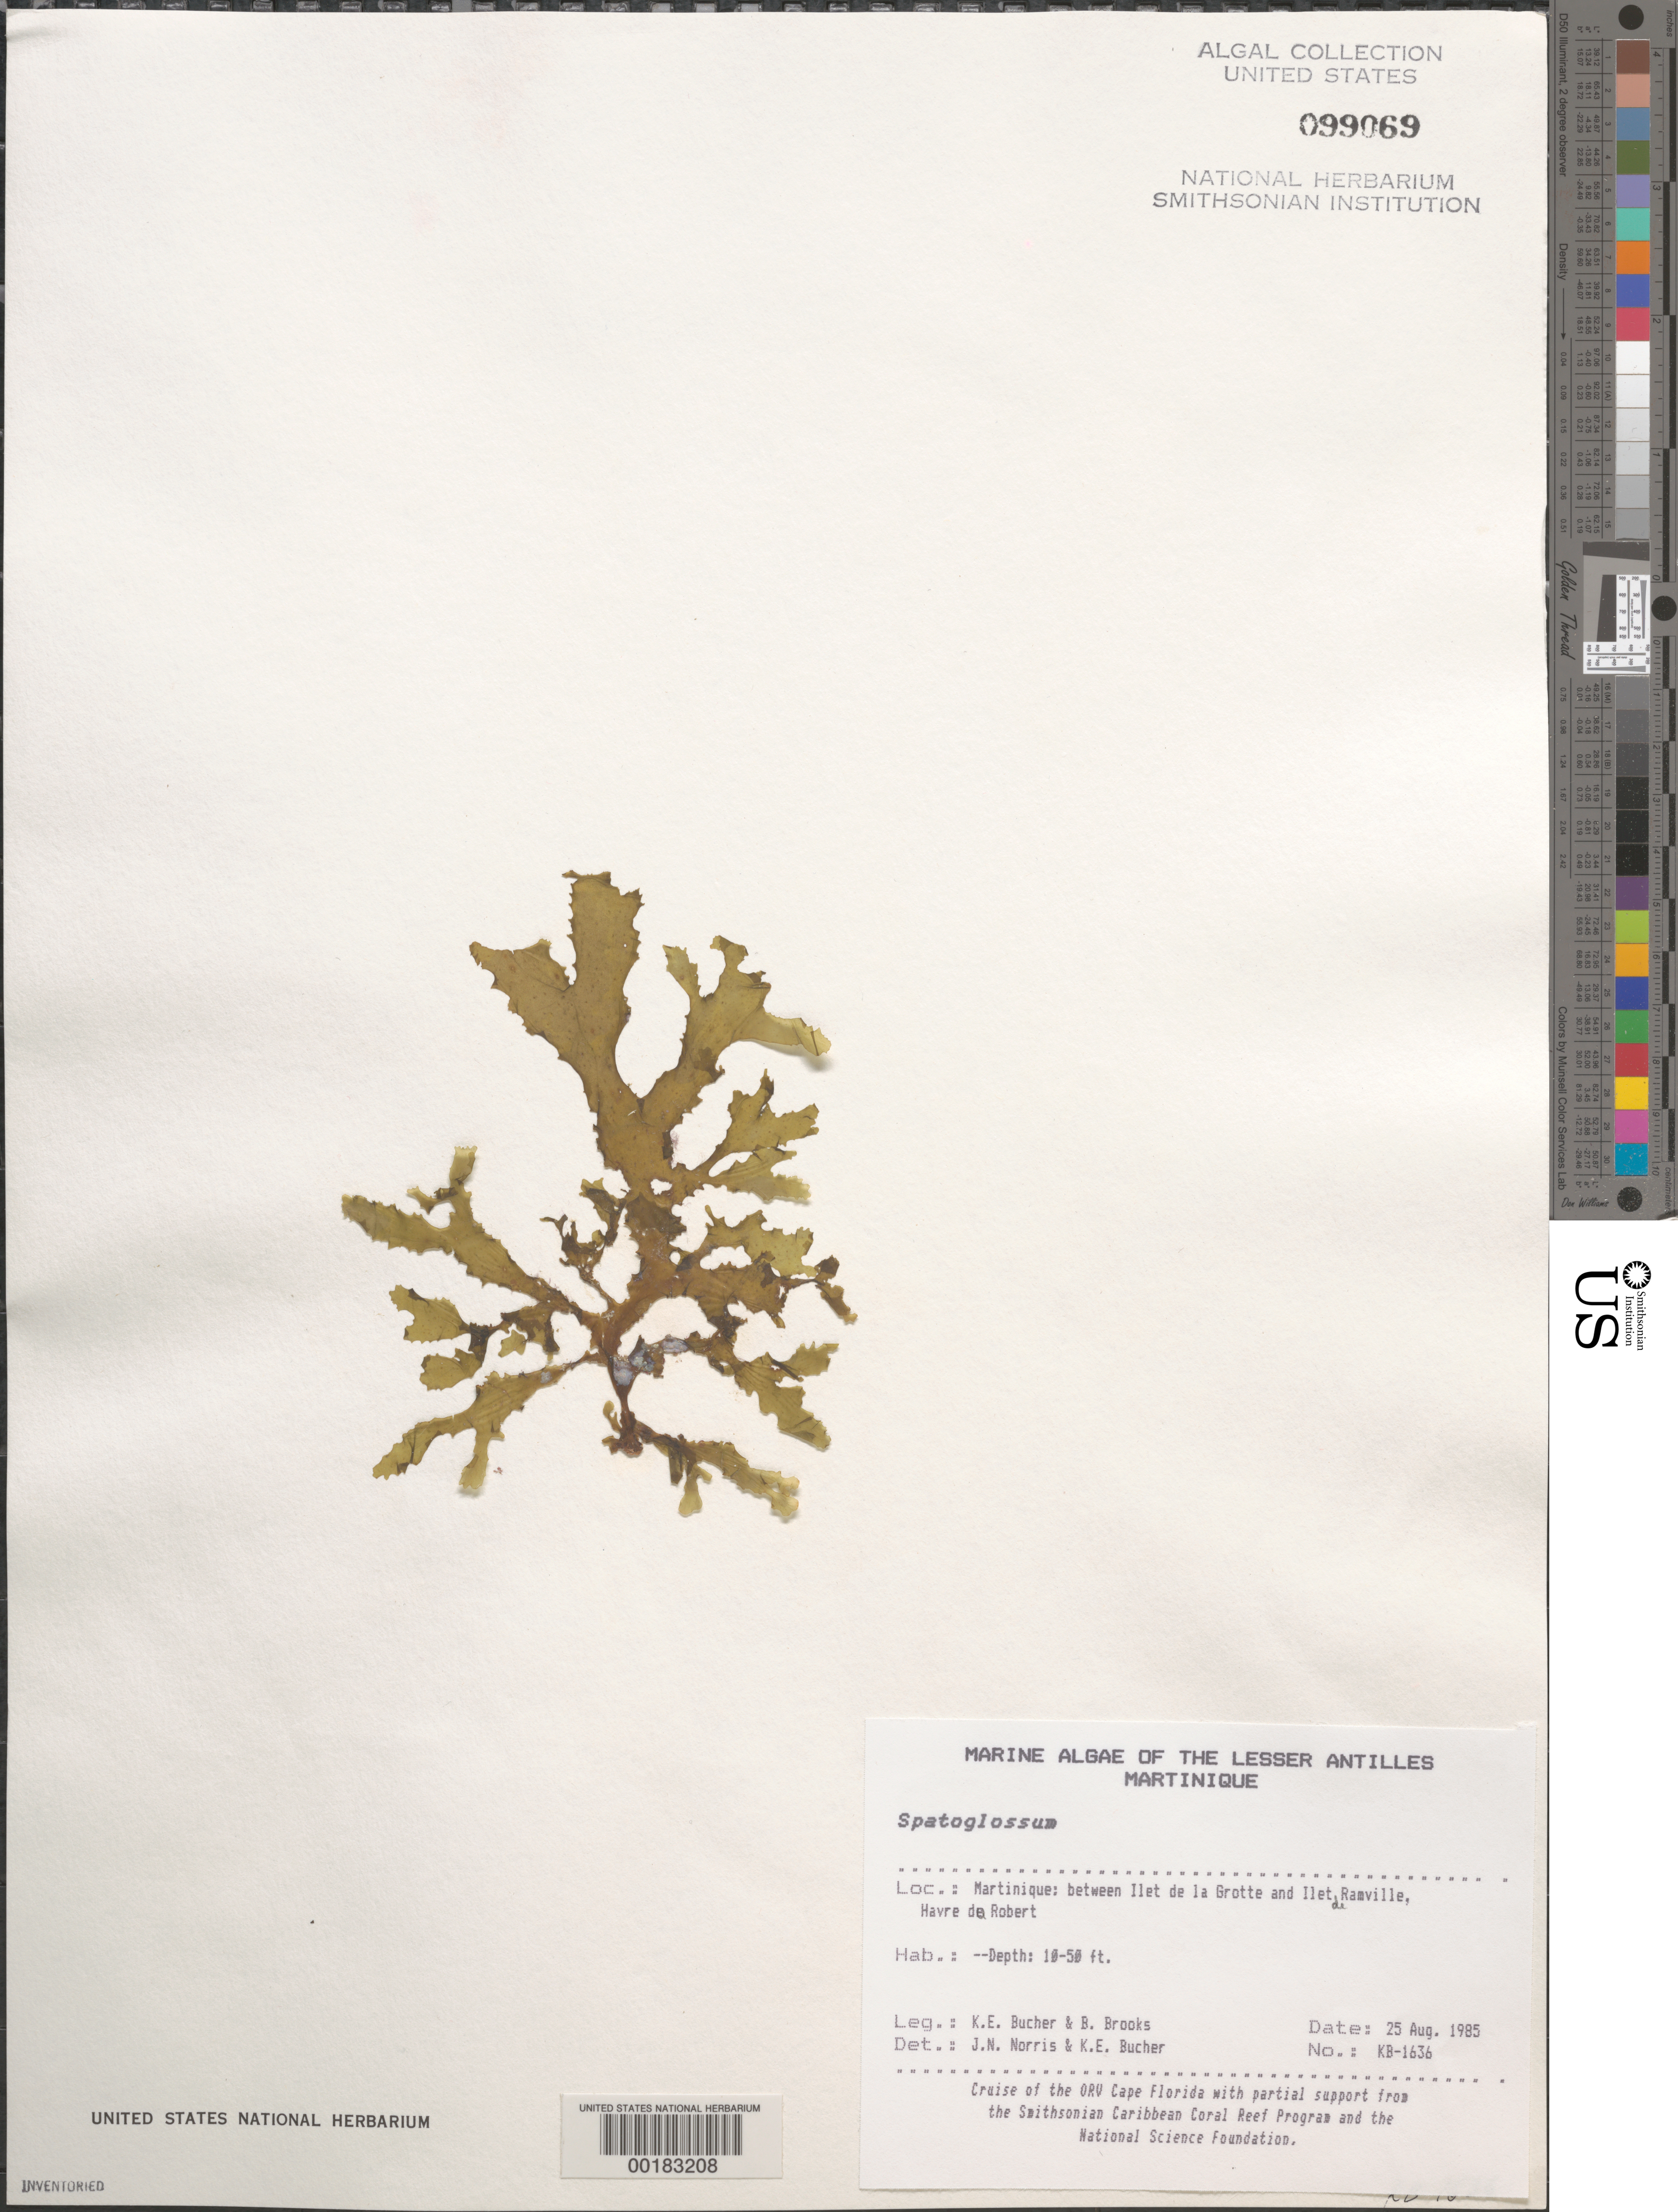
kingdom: Chromista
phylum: Ochrophyta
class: Phaeophyceae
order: Dictyotales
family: Dictyotaceae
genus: Spatoglossum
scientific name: Spatoglossum sp.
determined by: Norris, J. N.; Bucher, K. E.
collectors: K. E. Bucher & B. Brooks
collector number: Kb-1636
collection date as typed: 25 Aug 1985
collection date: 1985-08-25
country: Martinique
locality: Between Ilet de la Grotte and Ilet de Ramville, Havre du Robert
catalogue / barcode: US 99069